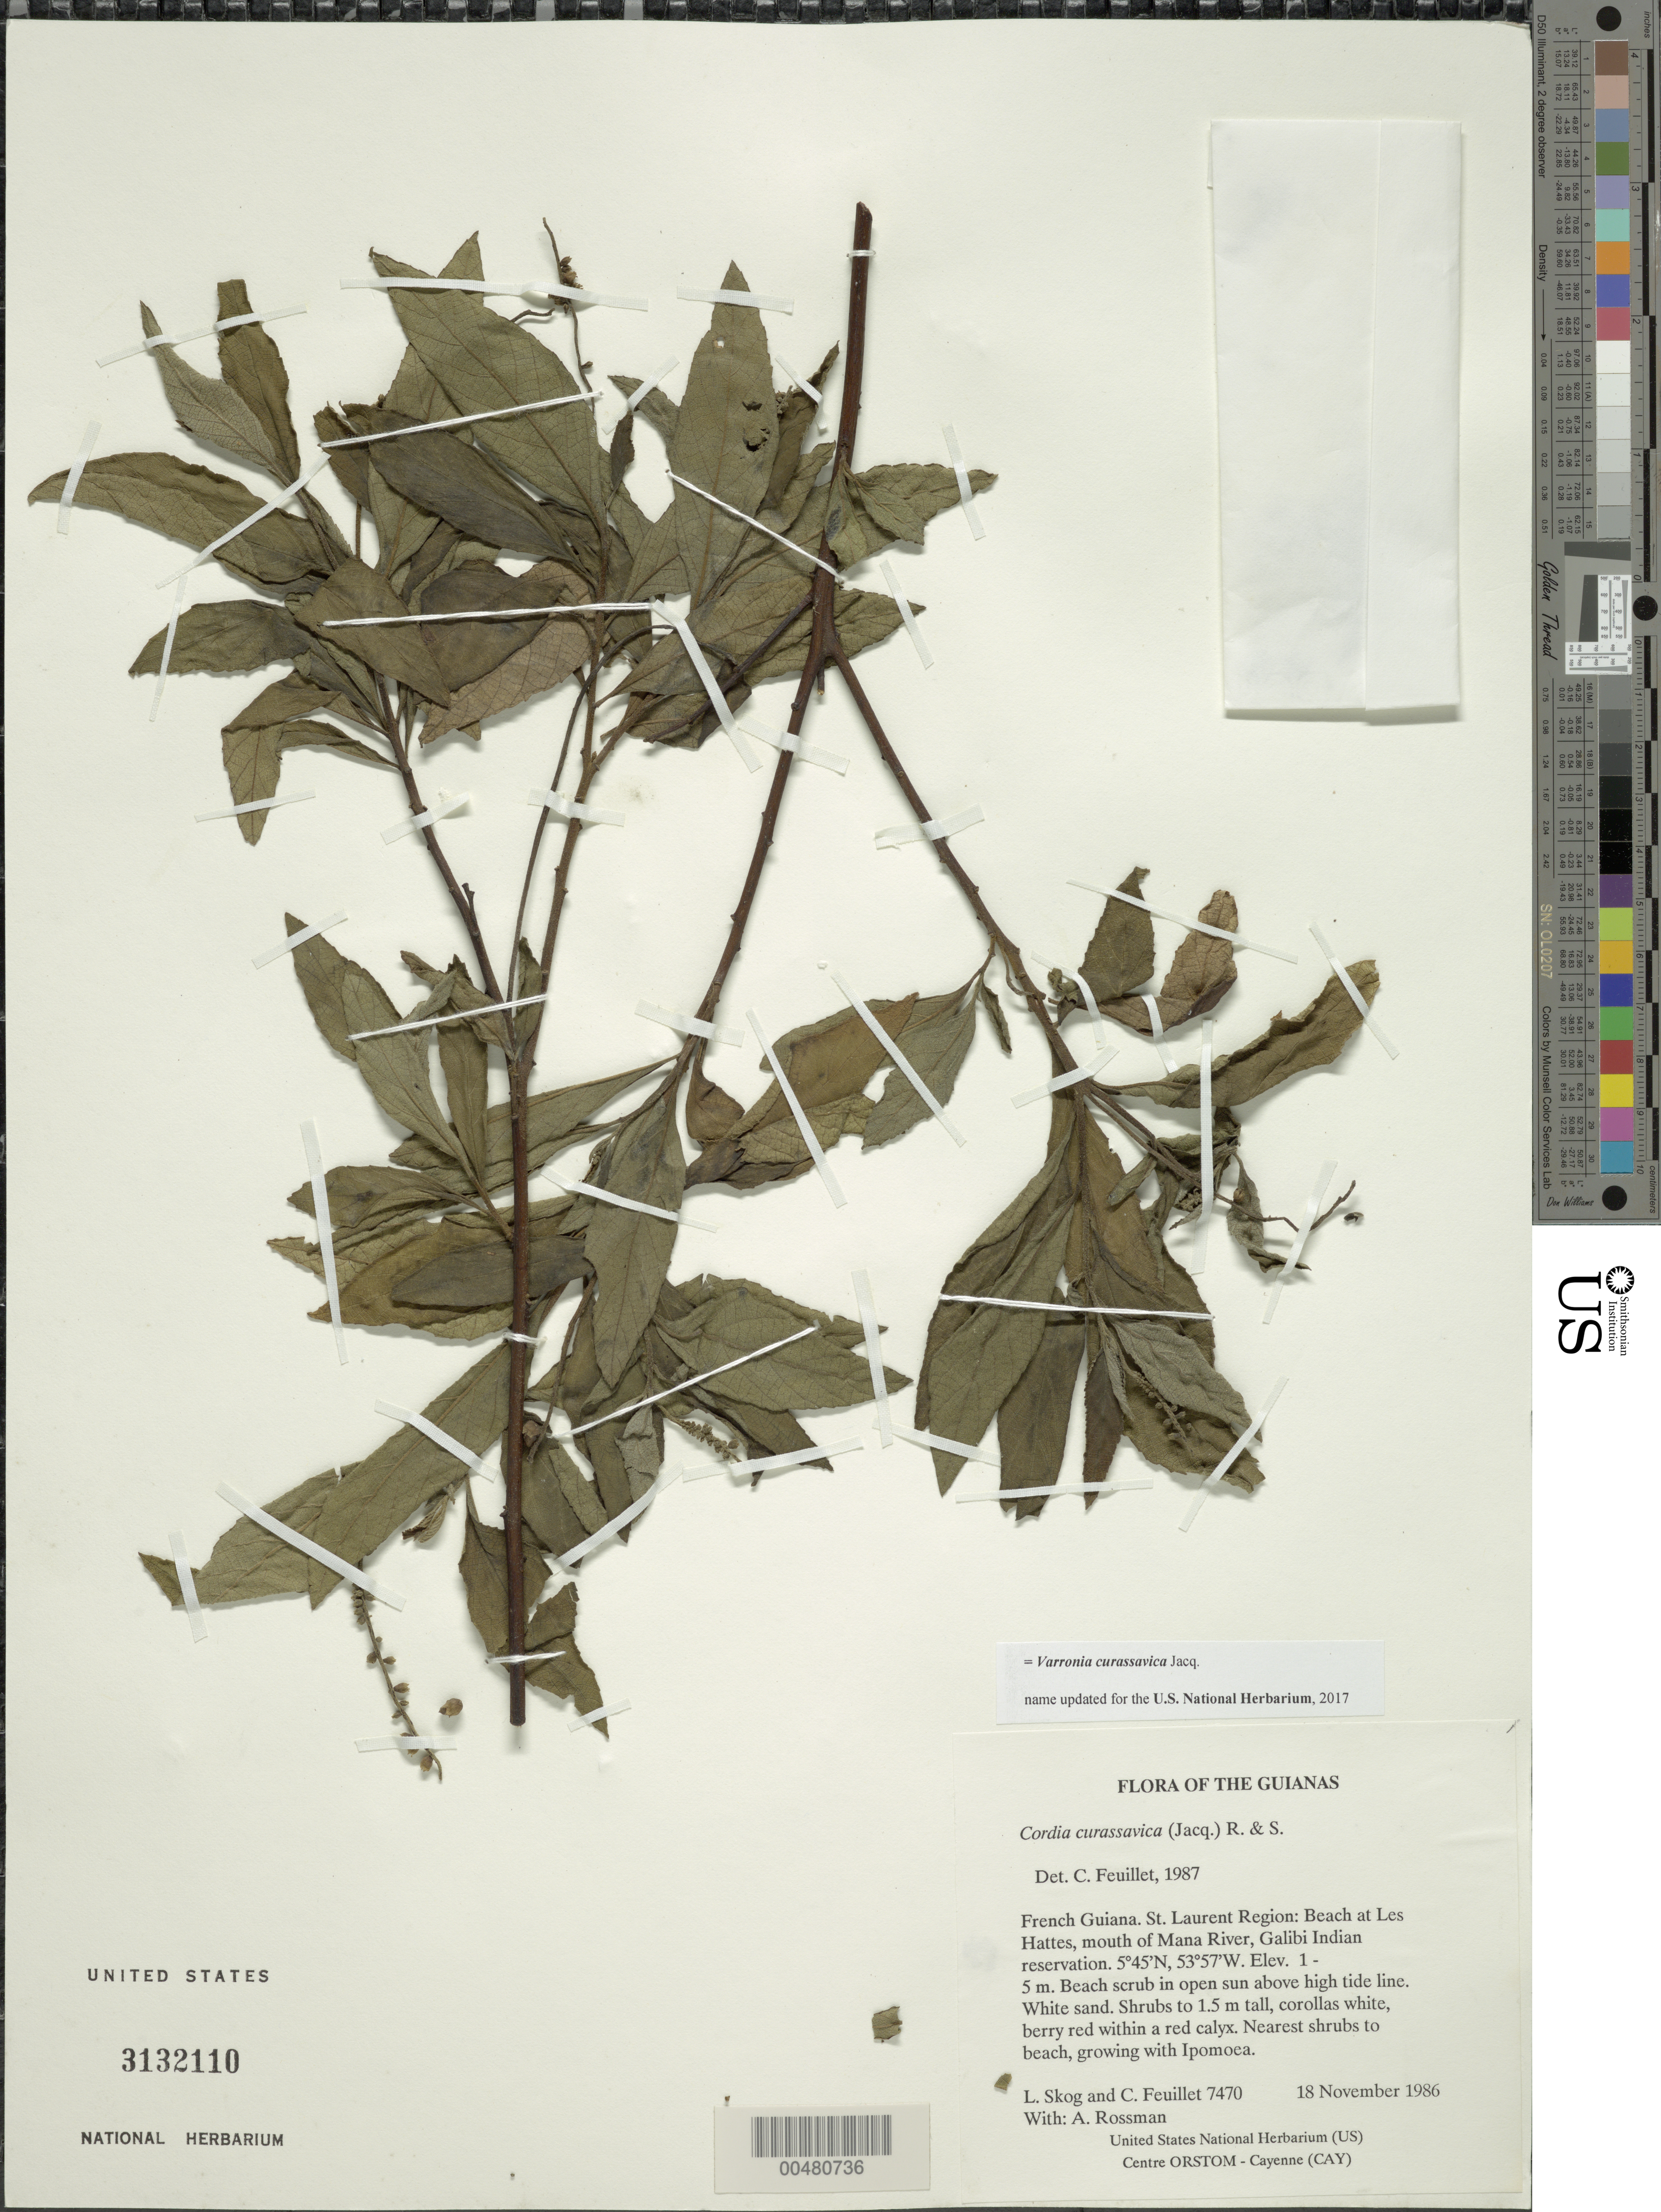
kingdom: Plantae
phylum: Tracheophyta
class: Magnoliopsida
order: Boraginales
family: Cordiaceae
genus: Varronia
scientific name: Varronia curassavica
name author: Jacq.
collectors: L. E. Skog, C. Feuillet & A. Rossman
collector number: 7470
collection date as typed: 18 November 1986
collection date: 1986-11-18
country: French Guiana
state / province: Saint-Laurent-du-Maroni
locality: Beach at Les Hattes, mouth of Mana River, Galibi Indian reservation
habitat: Beach scrub in open sun above high tide line. White sand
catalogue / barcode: US 3132110